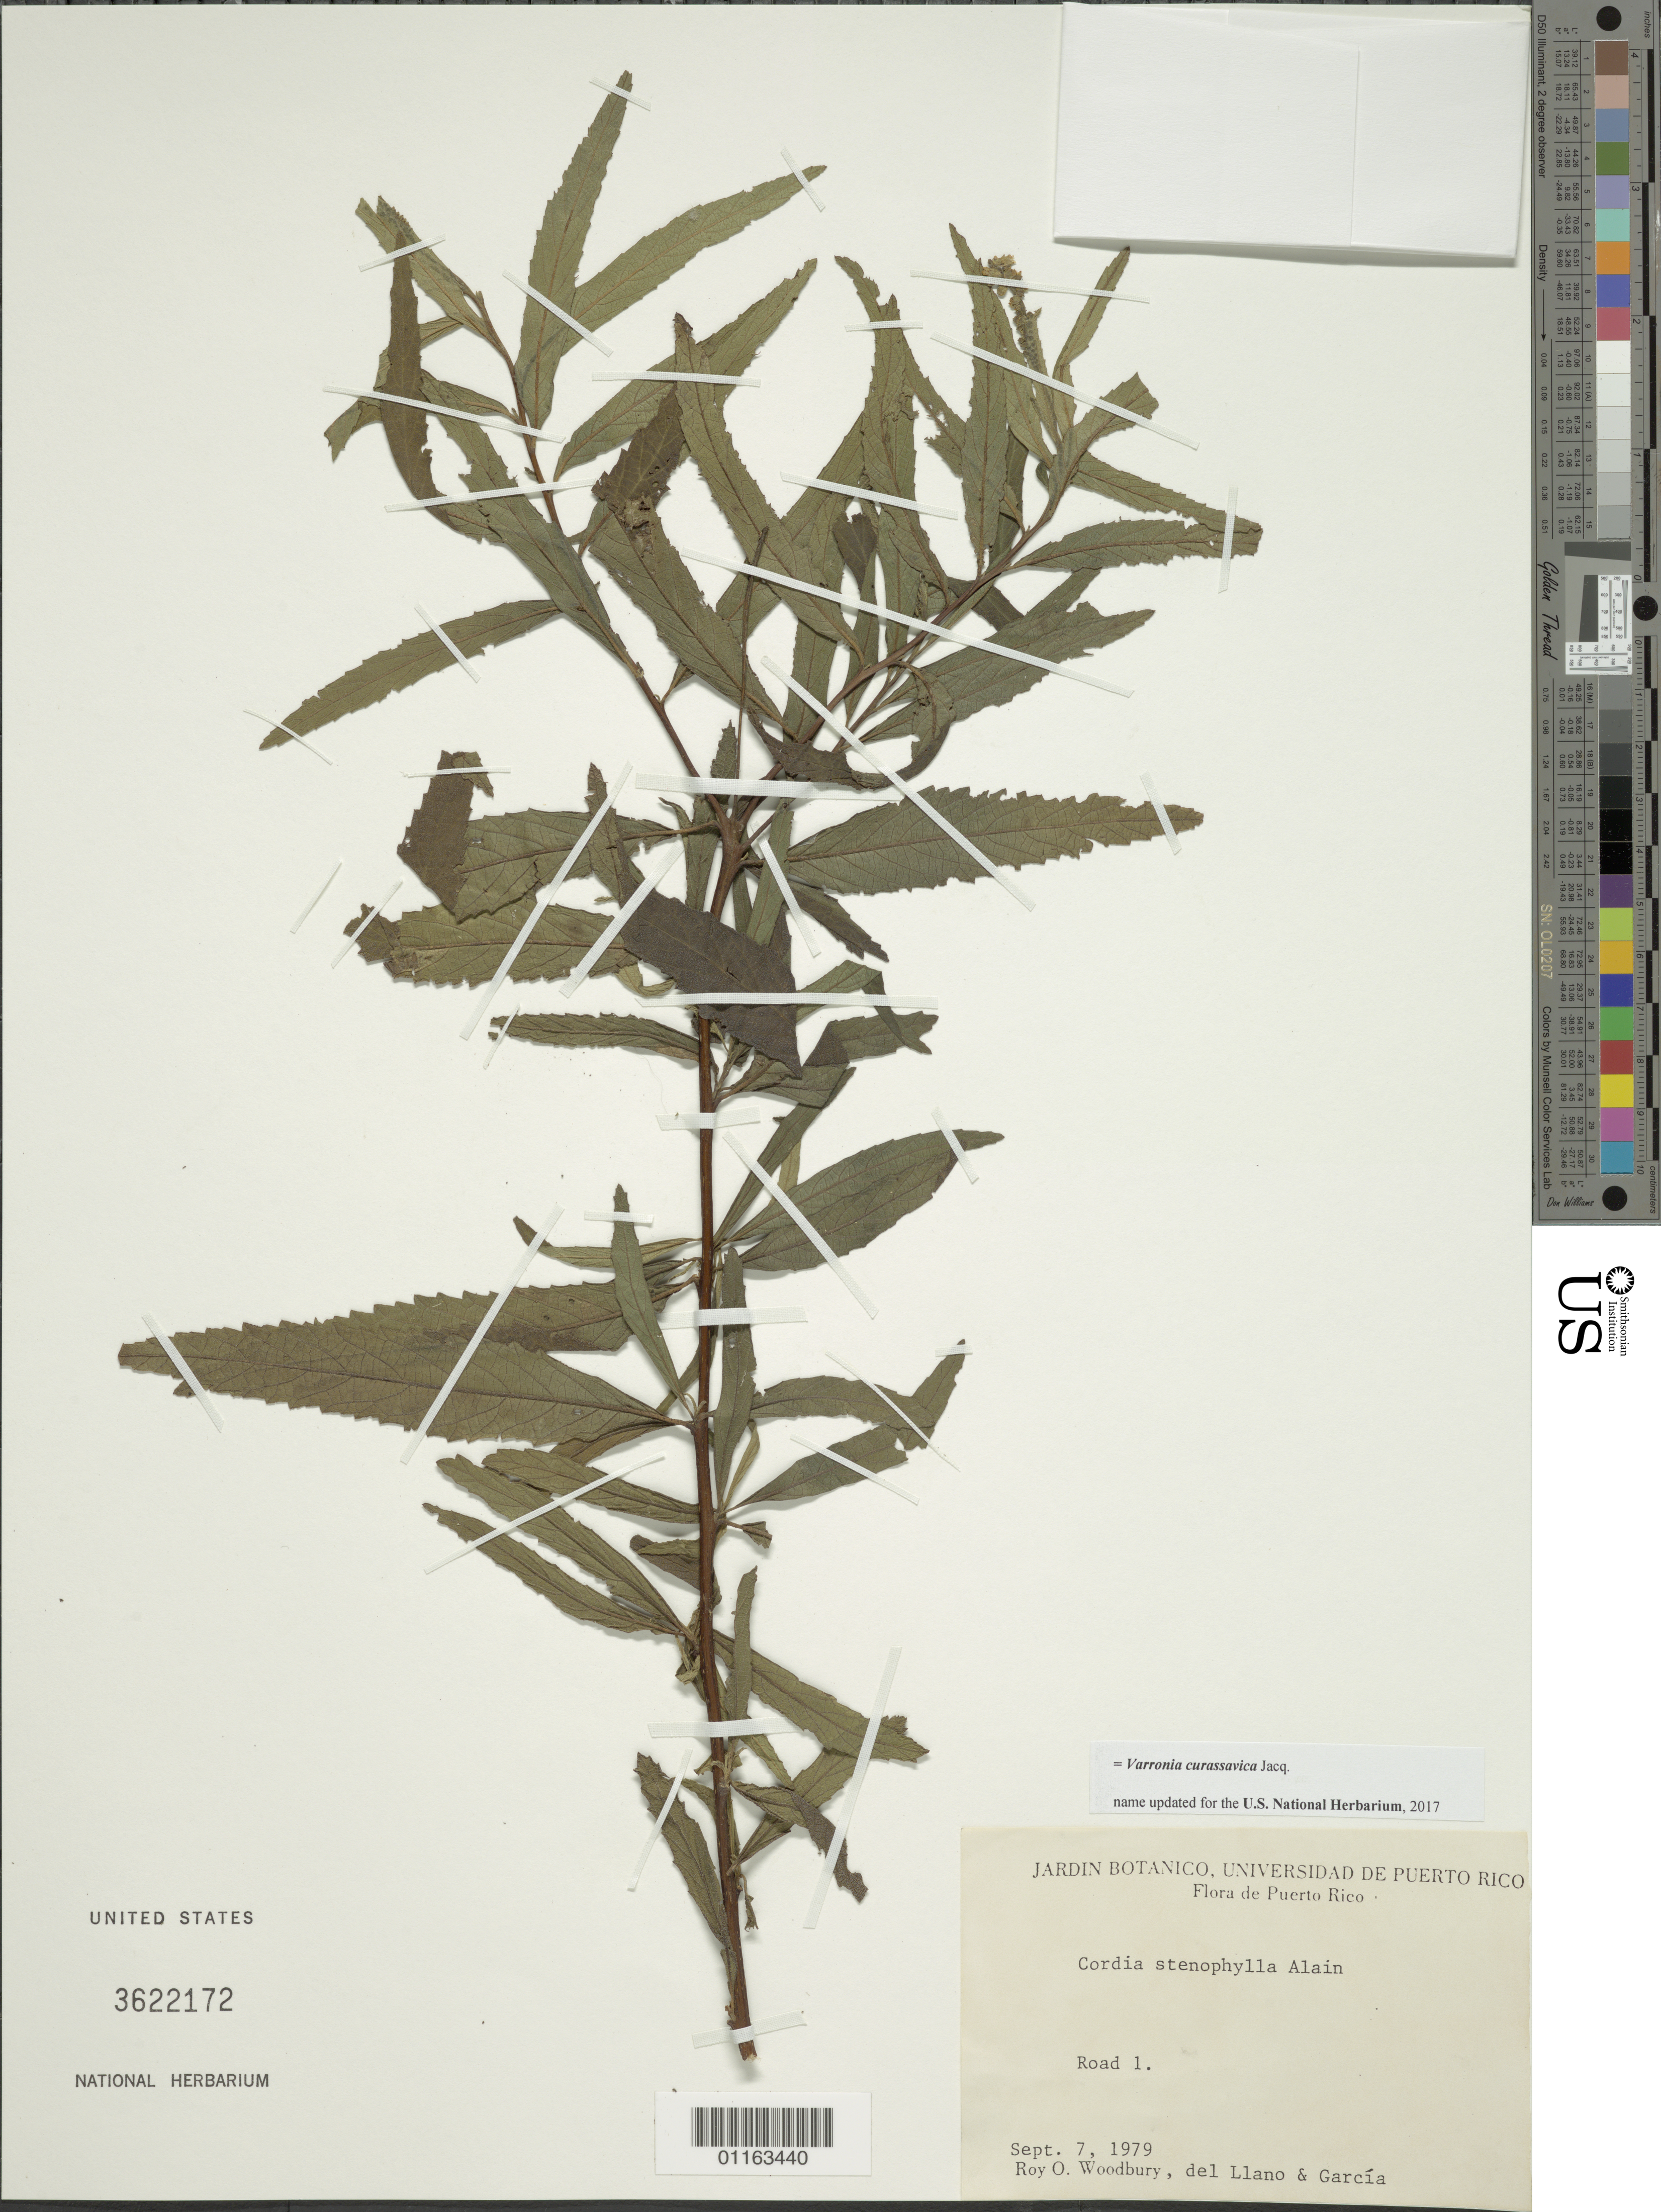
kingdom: Plantae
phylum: Tracheophyta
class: Magnoliopsida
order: Boraginales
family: Cordiaceae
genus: Varronia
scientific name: Varronia curassavica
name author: Jacq.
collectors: R. O. Woodbury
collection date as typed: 07 Sep 1979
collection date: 1979-09-07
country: Puerto Rico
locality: Road 1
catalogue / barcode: US 3622172